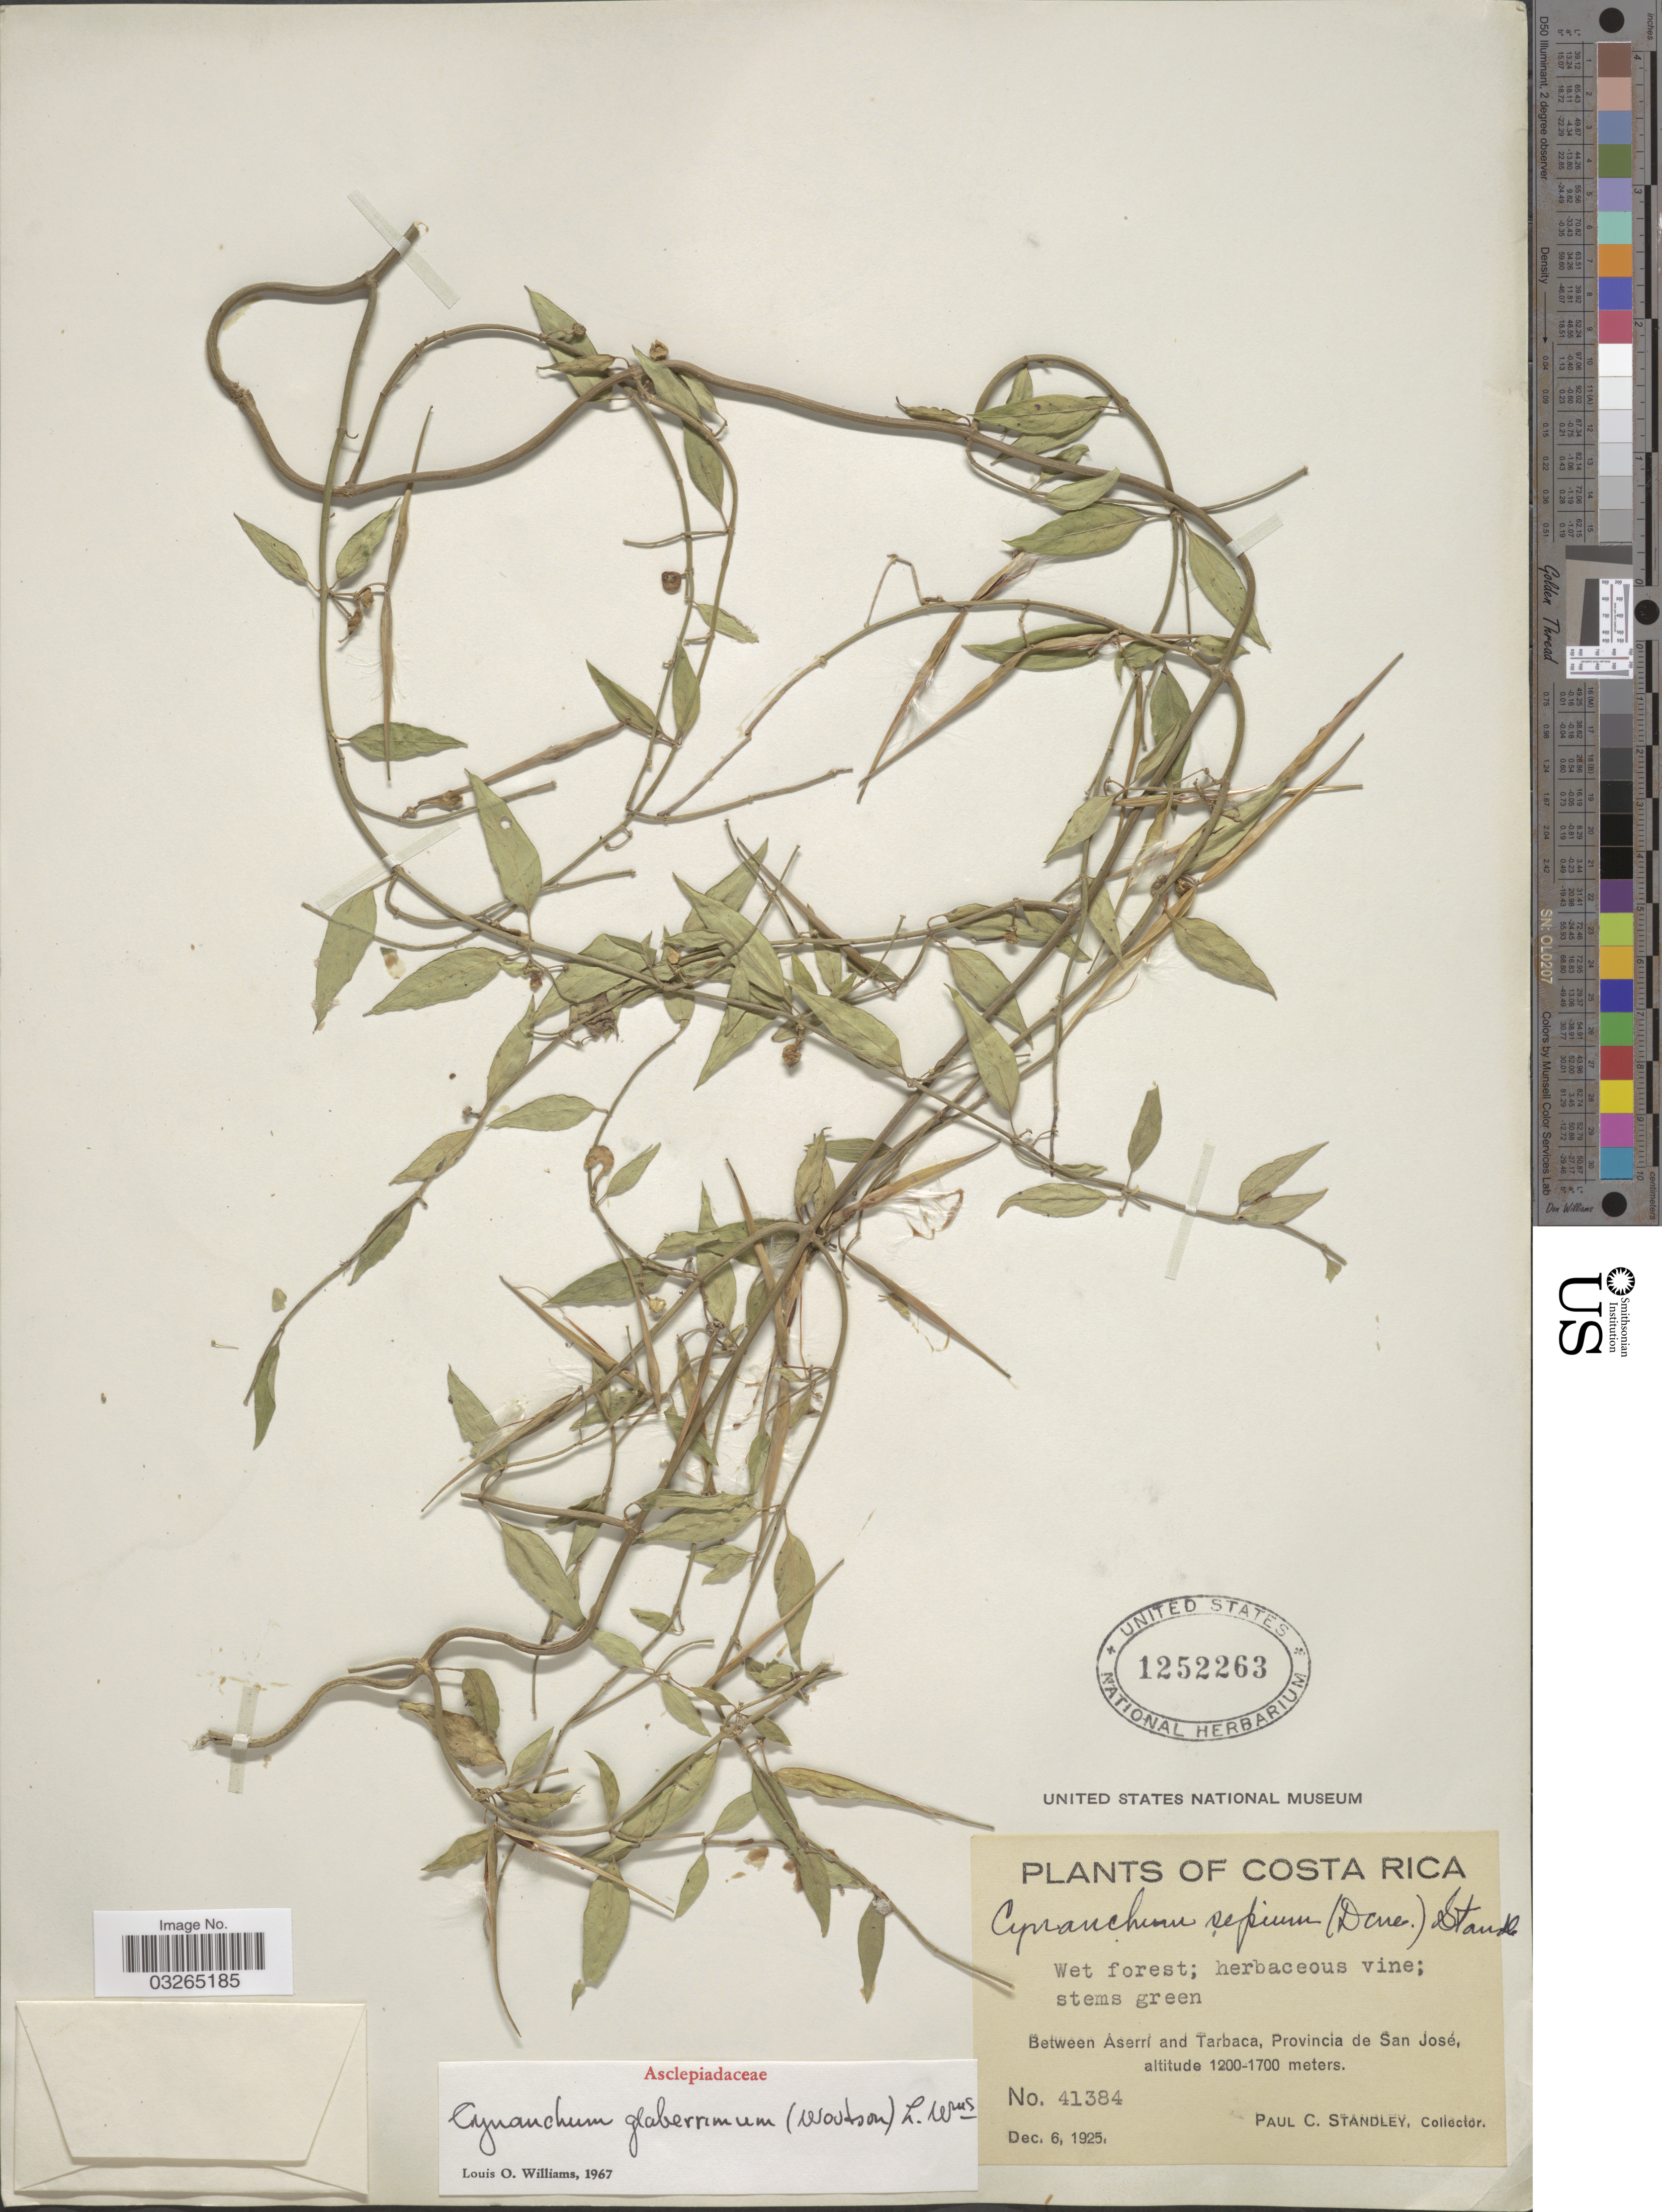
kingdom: Plantae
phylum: Tracheophyta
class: Magnoliopsida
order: Gentianales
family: Apocynaceae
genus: Orthosia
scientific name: Orthosia glaberrima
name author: (Woodson) W.D. Stevens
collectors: P. C. Standley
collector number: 41384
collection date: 1925-12-06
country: Costa Rica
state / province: San José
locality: Between Aserrí and Tarbaca.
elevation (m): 1200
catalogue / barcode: US 1252263